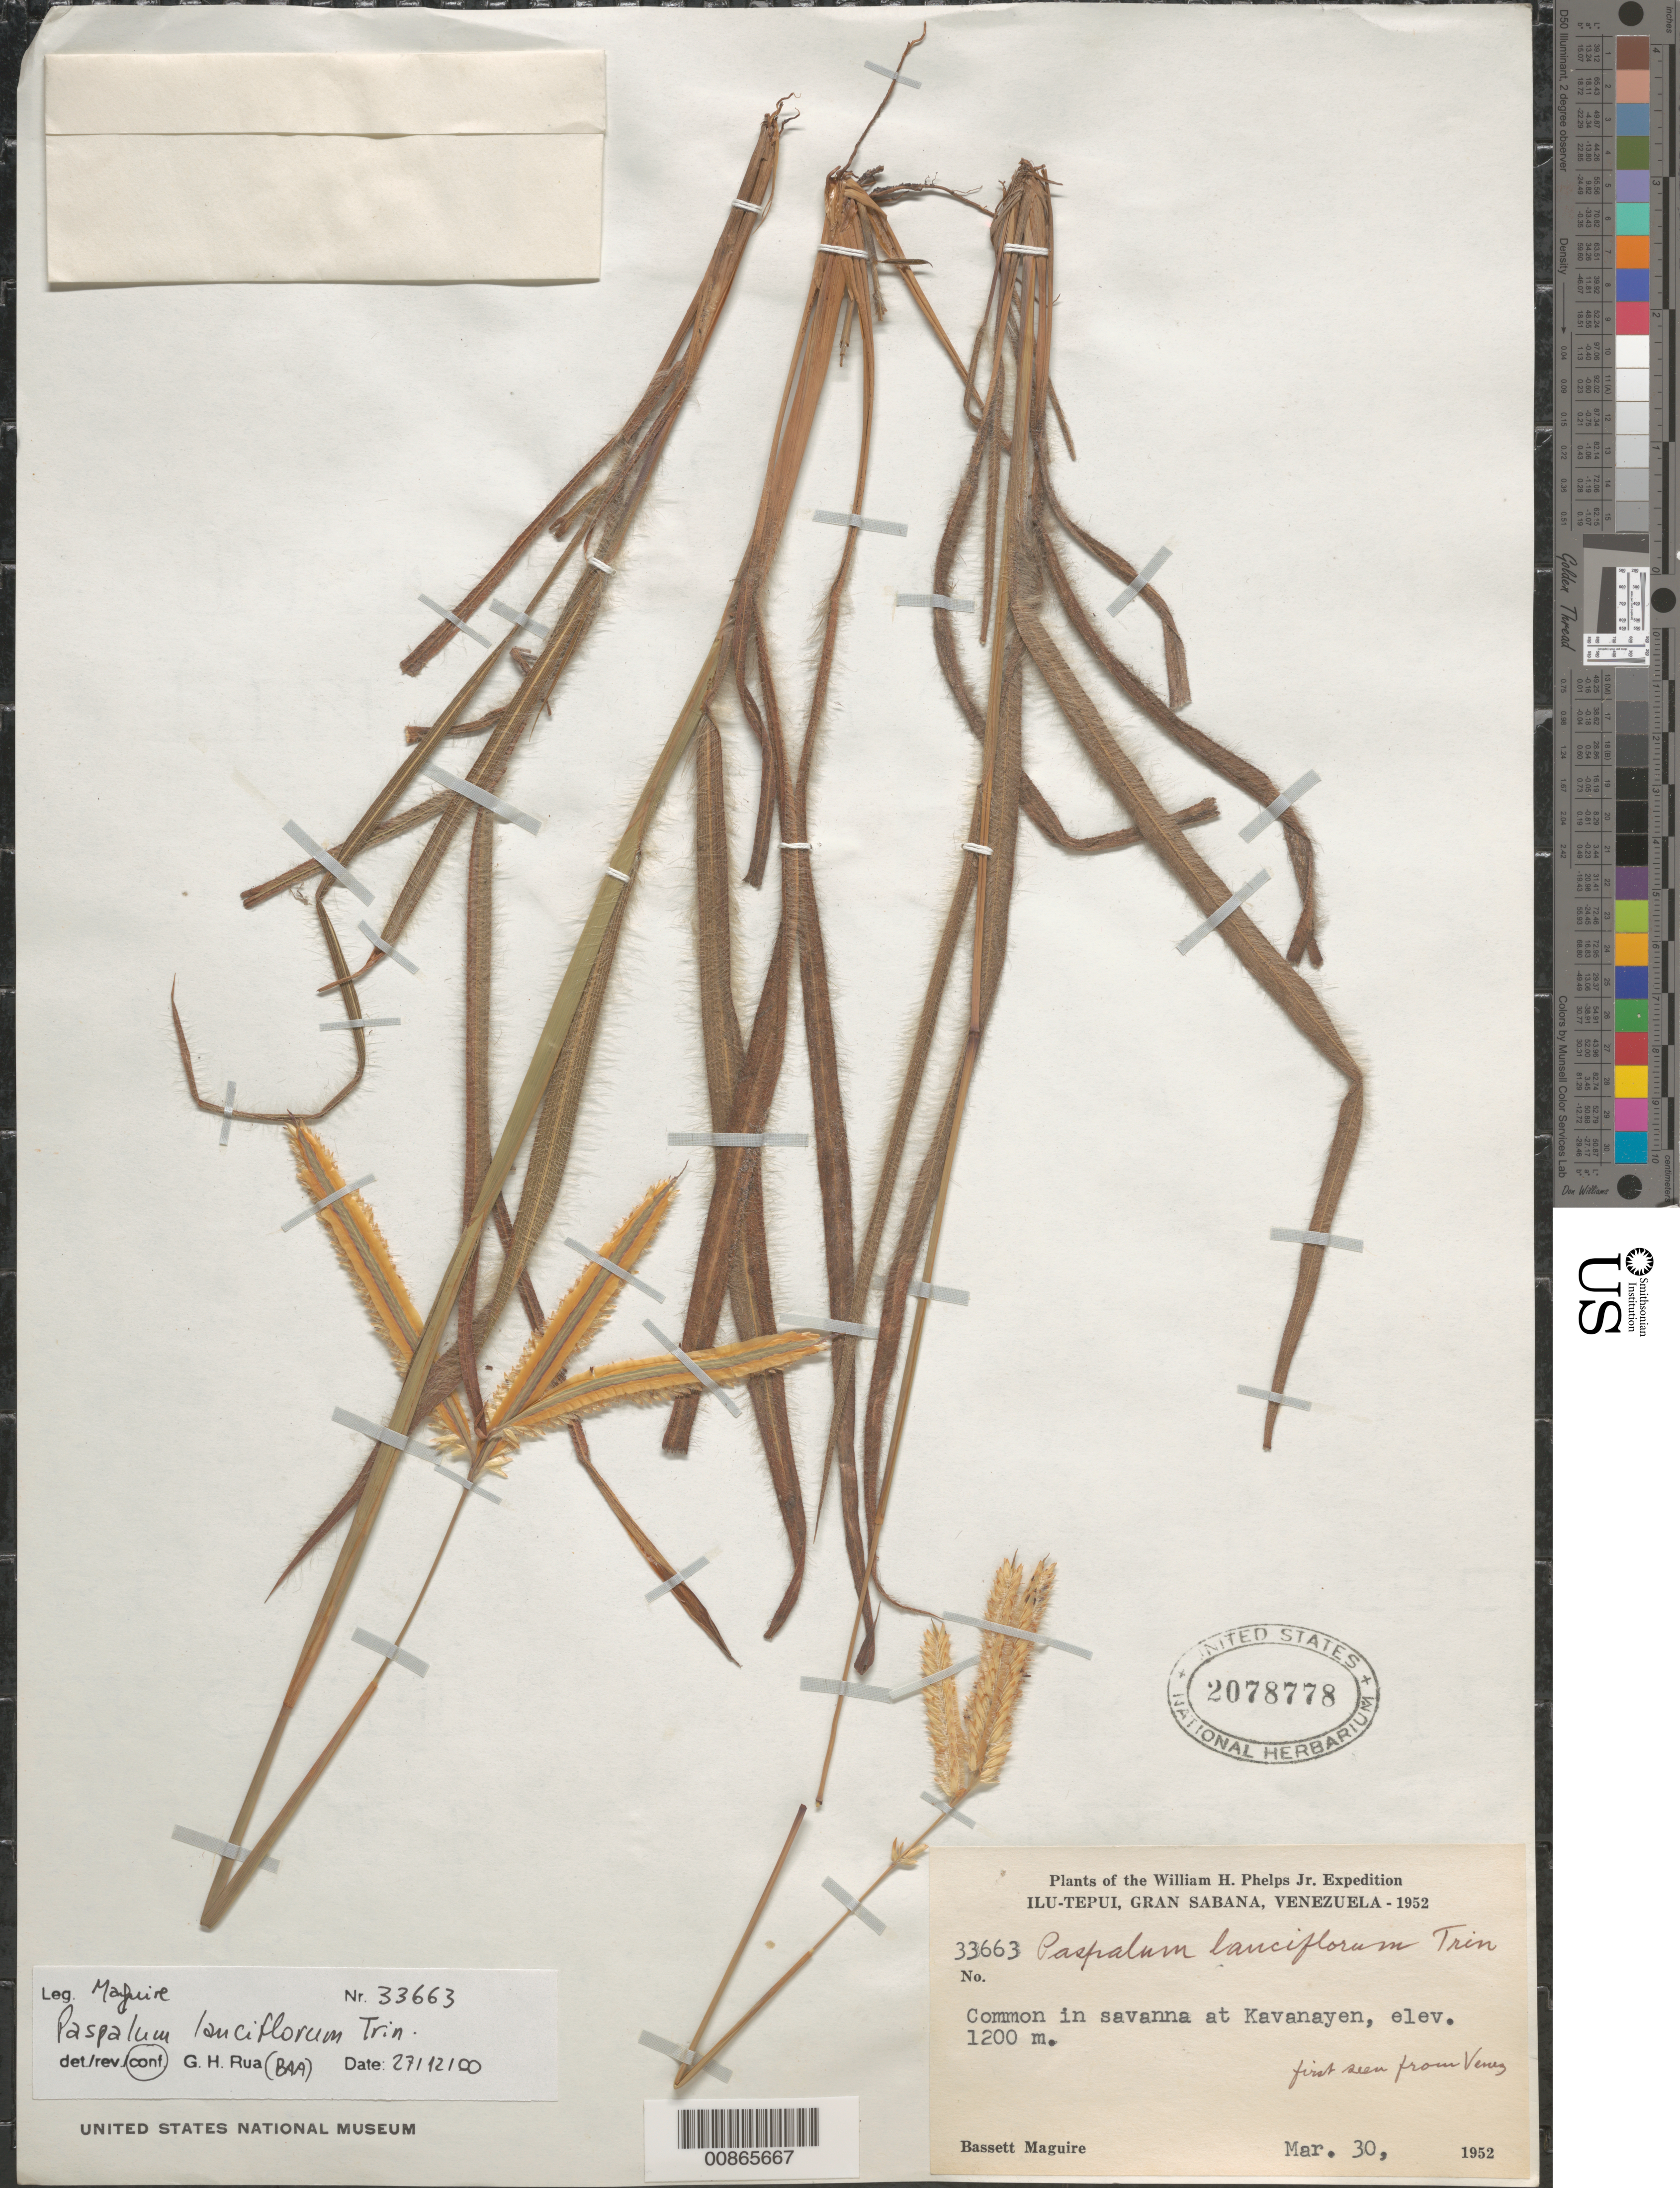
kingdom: Plantae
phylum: Tracheophyta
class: Liliopsida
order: Poales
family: Poaceae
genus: Paspalum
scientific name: Paspalum lanciflorum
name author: Trin.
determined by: Rua, G. H.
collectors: B. Maguire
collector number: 33663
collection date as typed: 30-Mar-52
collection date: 1952-03-30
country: Venezuela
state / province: Bolívar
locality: Gran Sabana, Ilu-tepuí, Kavanayén Mission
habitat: Savanna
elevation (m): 1200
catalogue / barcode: US 2078778